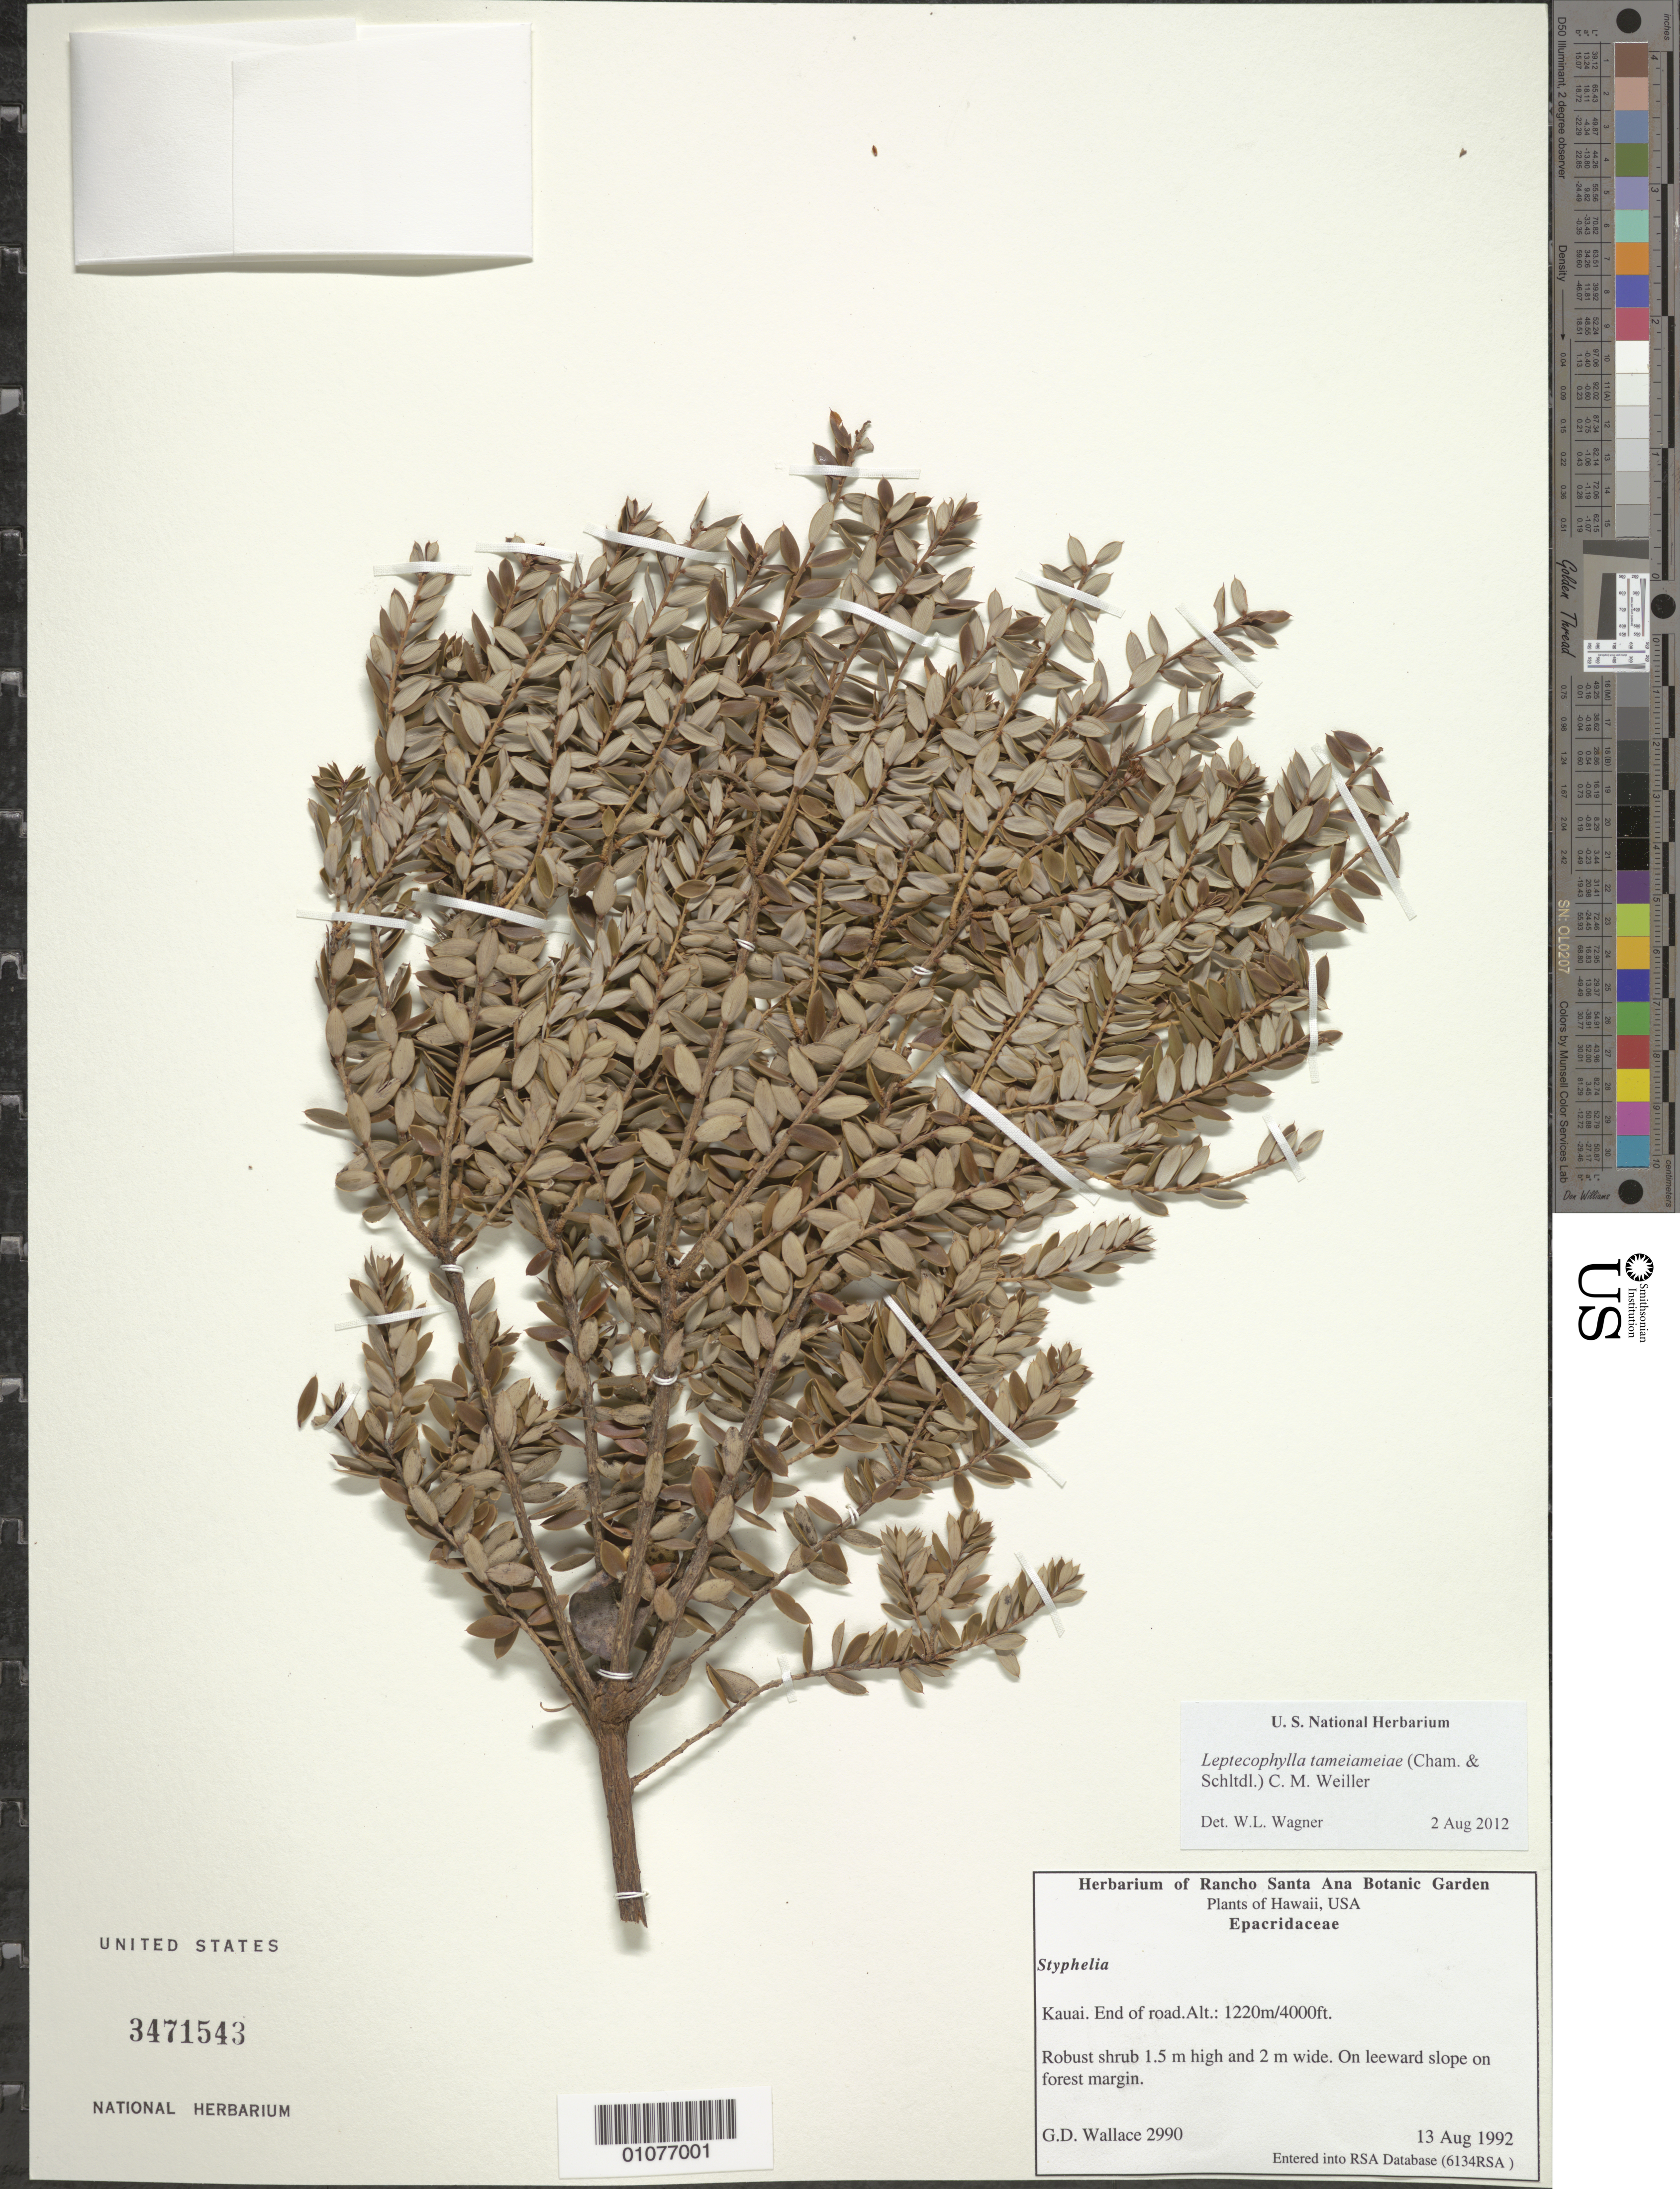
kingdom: Plantae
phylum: Tracheophyta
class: Magnoliopsida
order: Ericales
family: Ericaceae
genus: Leptecophylla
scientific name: Leptecophylla tameiameiae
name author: (Cham. & Schltdl.) C.M. Weiller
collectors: G. D. Wallace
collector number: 2990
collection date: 1992-08-13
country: United States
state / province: Hawaii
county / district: Kaui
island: Kaua'i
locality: End of road.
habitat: On leeward slope on forest margin.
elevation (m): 1220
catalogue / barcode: US 3471543